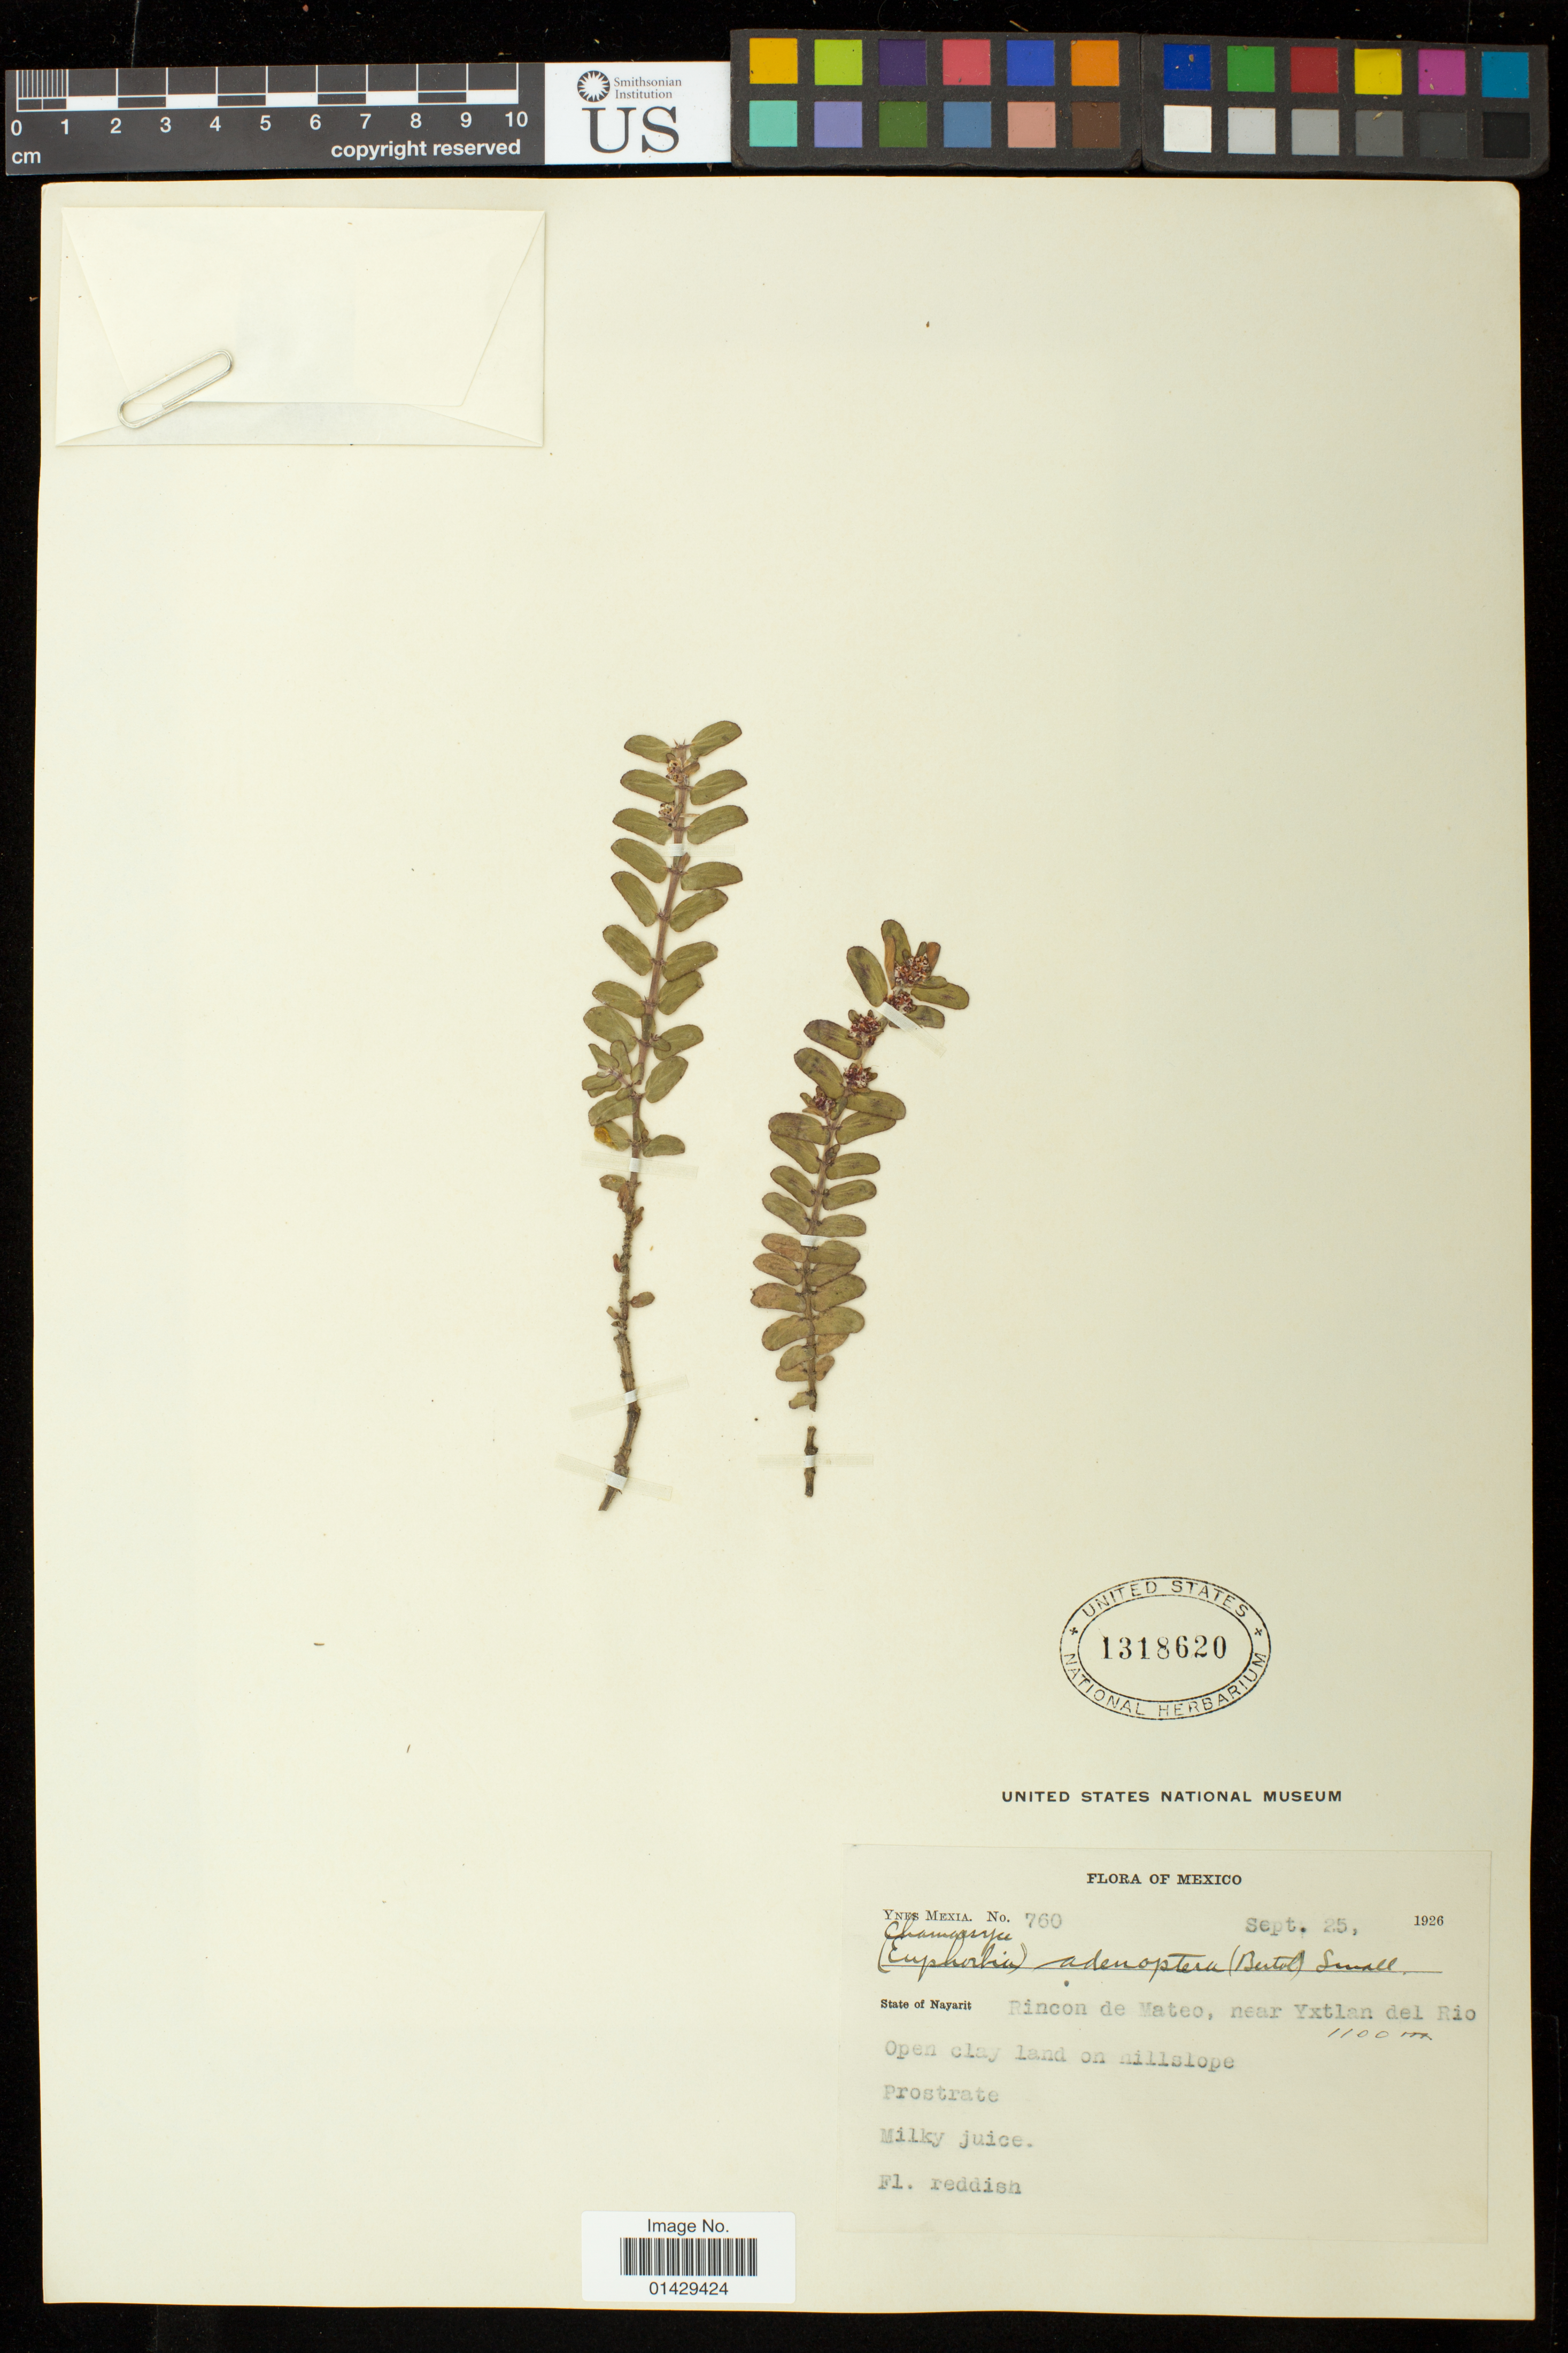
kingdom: Plantae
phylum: Tracheophyta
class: Magnoliopsida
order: Malpighiales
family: Euphorbiaceae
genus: Euphorbia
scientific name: Euphorbia densiflora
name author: (Klotzsch & Garcke) Klotzsch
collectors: Y. Mexia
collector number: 760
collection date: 1926-09-25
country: Mexico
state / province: Nayarit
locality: Rincon de Mateo, near Yxtlan del Rio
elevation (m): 1100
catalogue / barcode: US 1318620